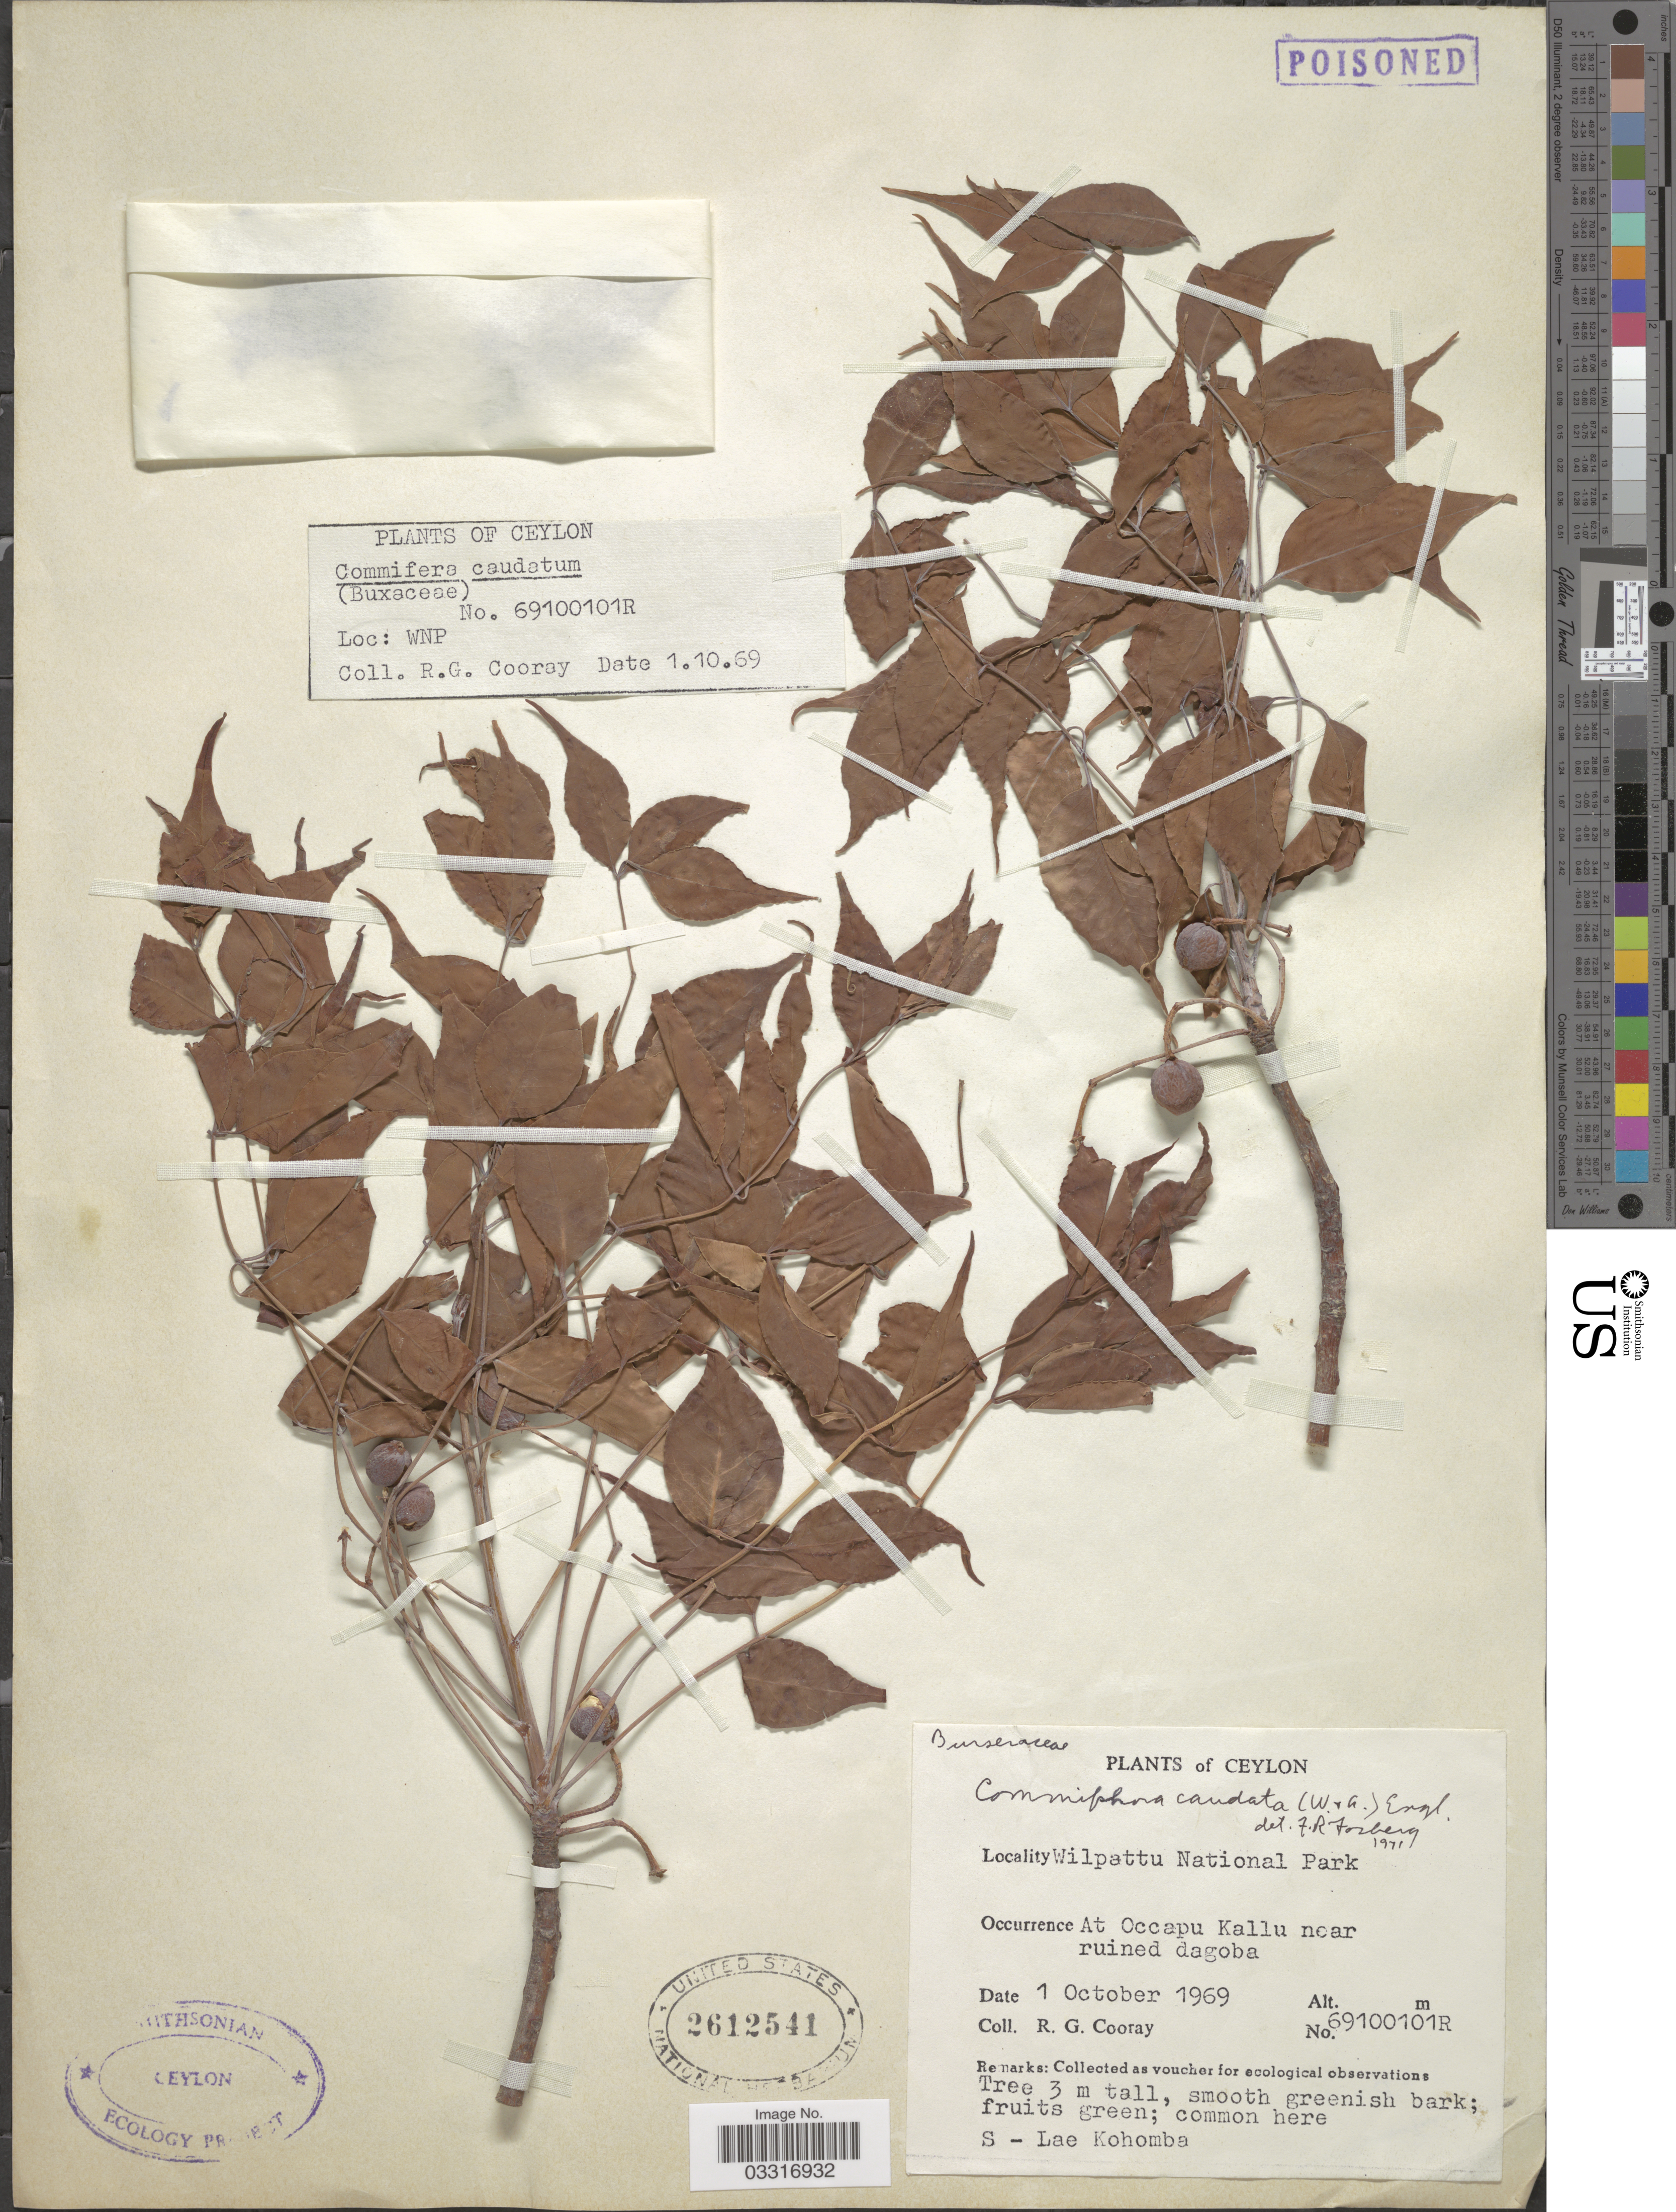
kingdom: Plantae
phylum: Tracheophyta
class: Magnoliopsida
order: Sapindales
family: Burseraceae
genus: Commiphora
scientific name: Commiphora caudata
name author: Engl.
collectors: R. Cooray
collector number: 69100101R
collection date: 1969-10-01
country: Sri Lanka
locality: Ceylon, Wilpattu National Park, At Occapu Kallu near ruined dagoba.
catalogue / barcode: US 2612541